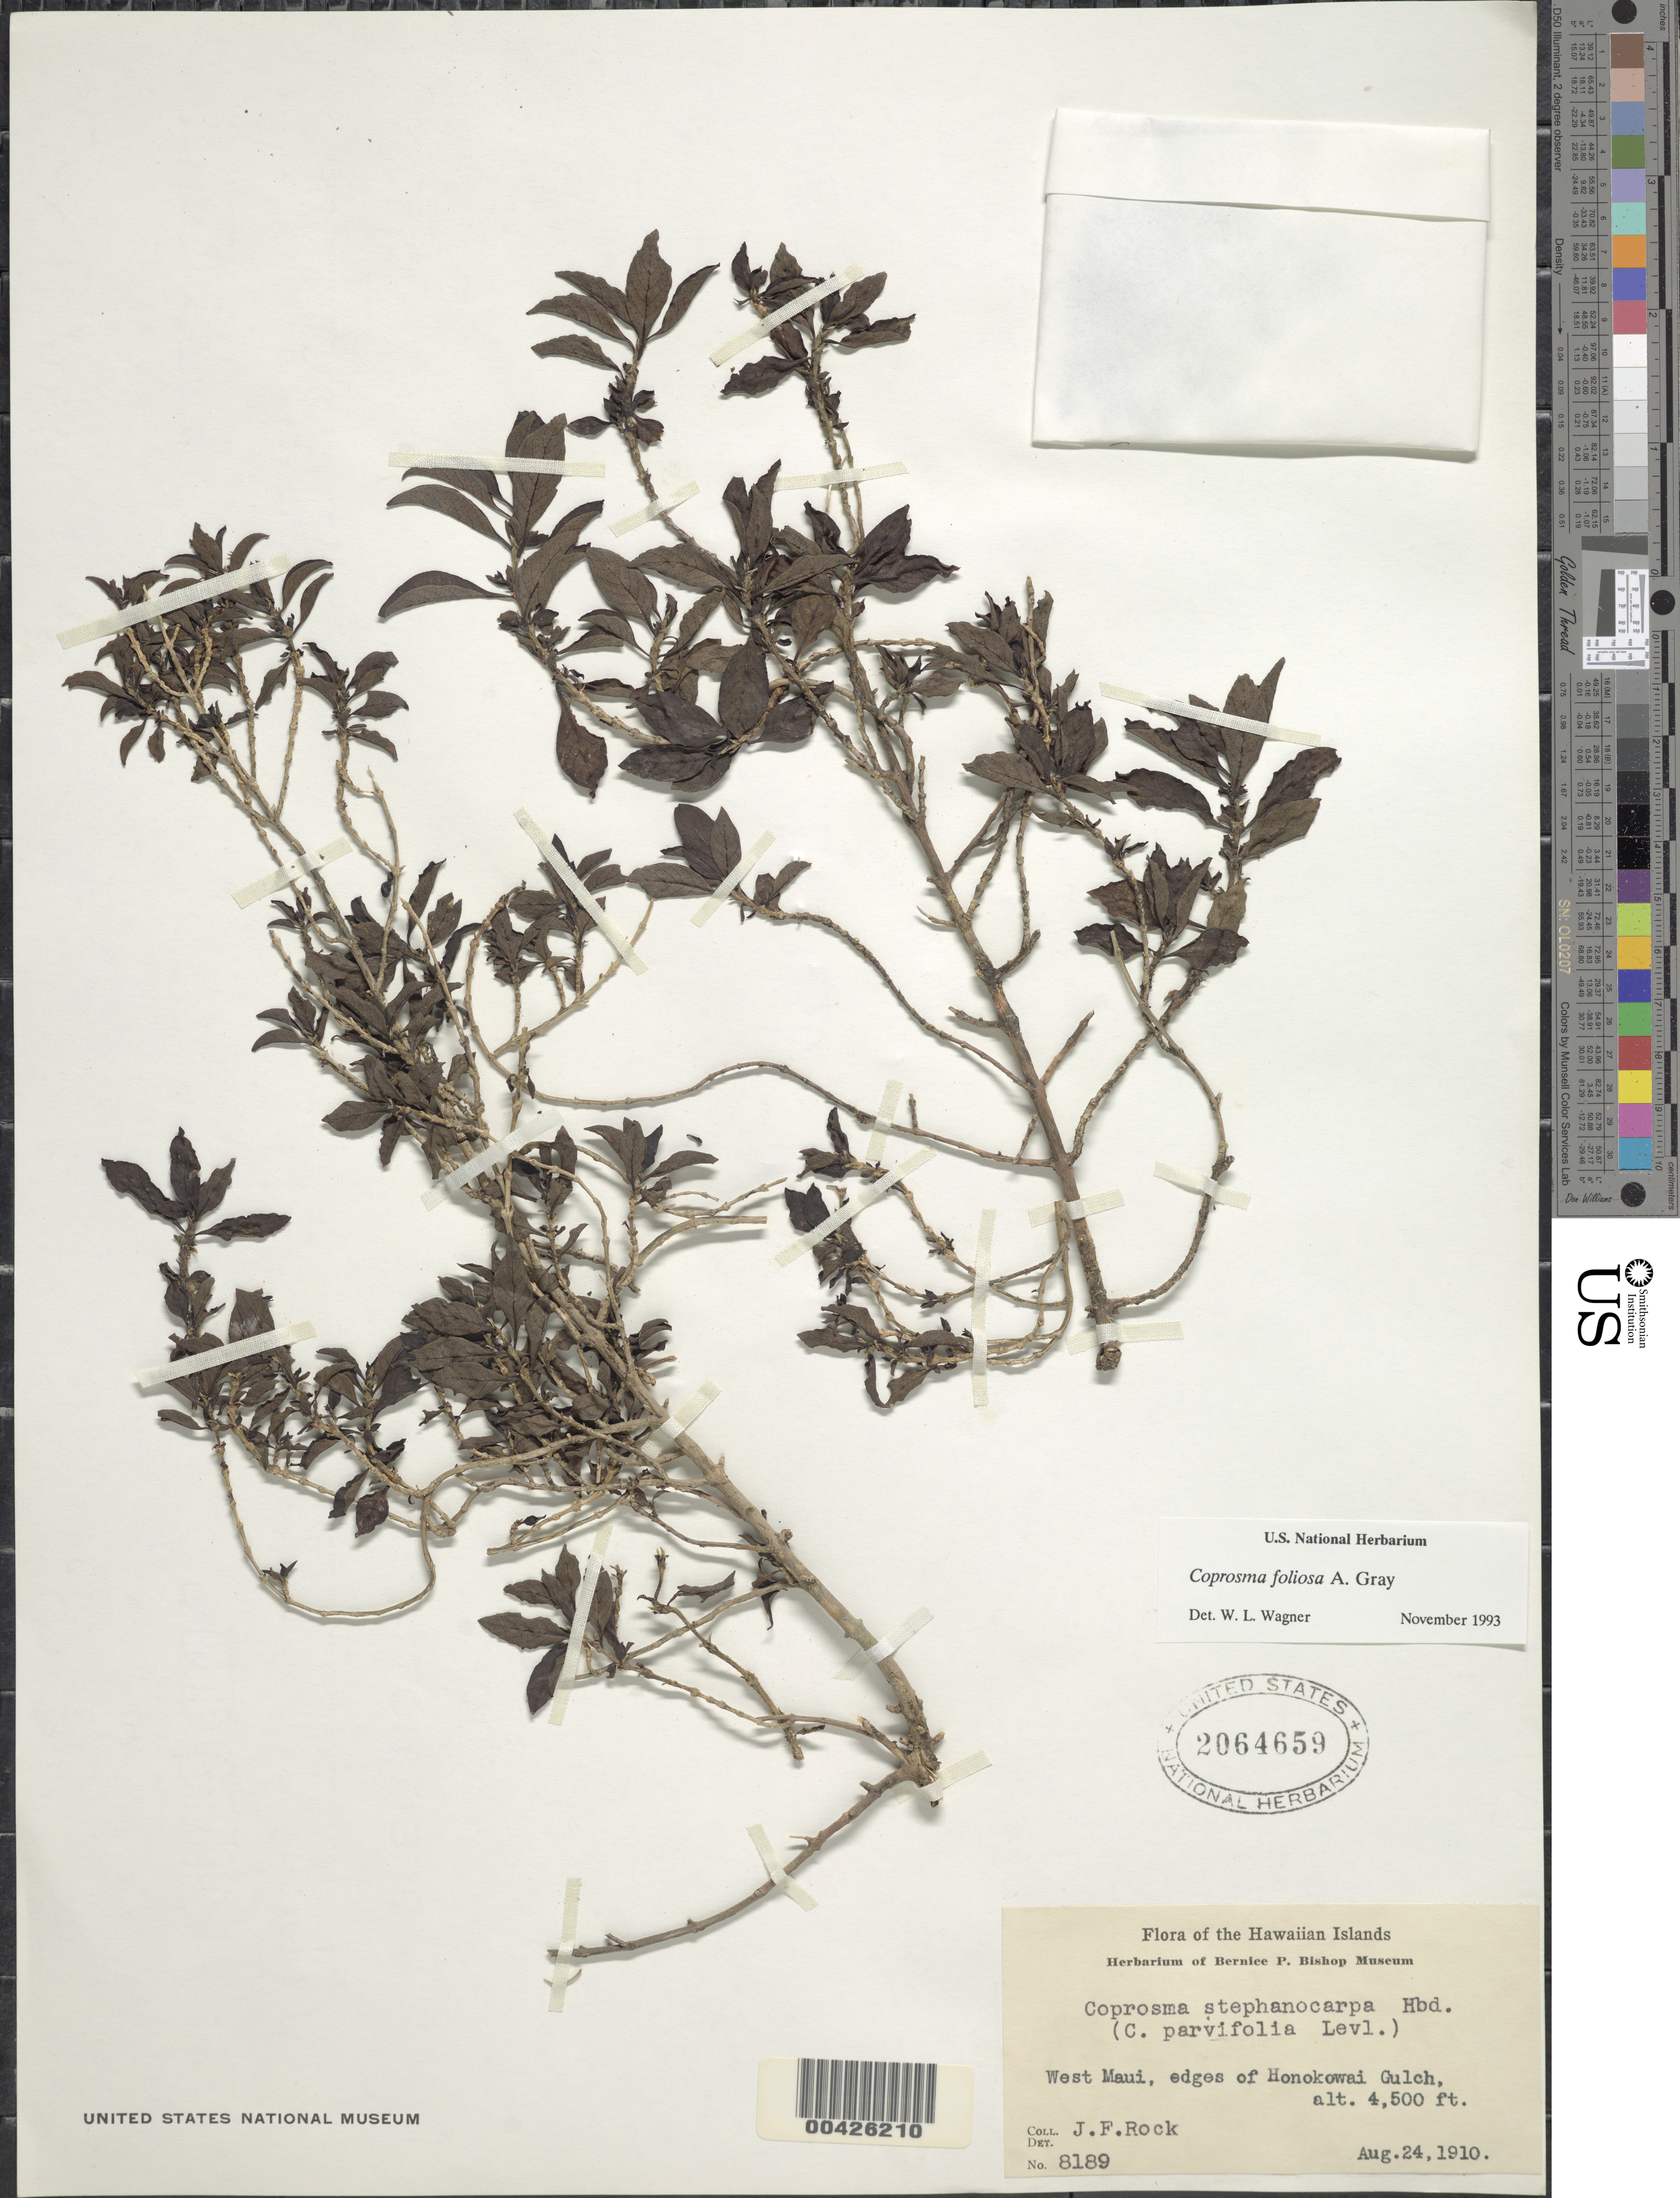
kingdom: Plantae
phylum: Tracheophyta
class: Magnoliopsida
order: Gentianales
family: Rubiaceae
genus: Coprosma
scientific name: Coprosma foliosa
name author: A. Gray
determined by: Wagner, W. L., (BOT), Smithsonian Institution - National Museum of Natural History (UNITED STATES)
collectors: J. F. Rock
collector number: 8189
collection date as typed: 24 Aug 1910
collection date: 1910-08-24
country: United States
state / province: Hawaii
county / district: Maui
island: Maui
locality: W Maui, edges of Honokowai Gulch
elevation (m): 1372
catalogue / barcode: US 2064659